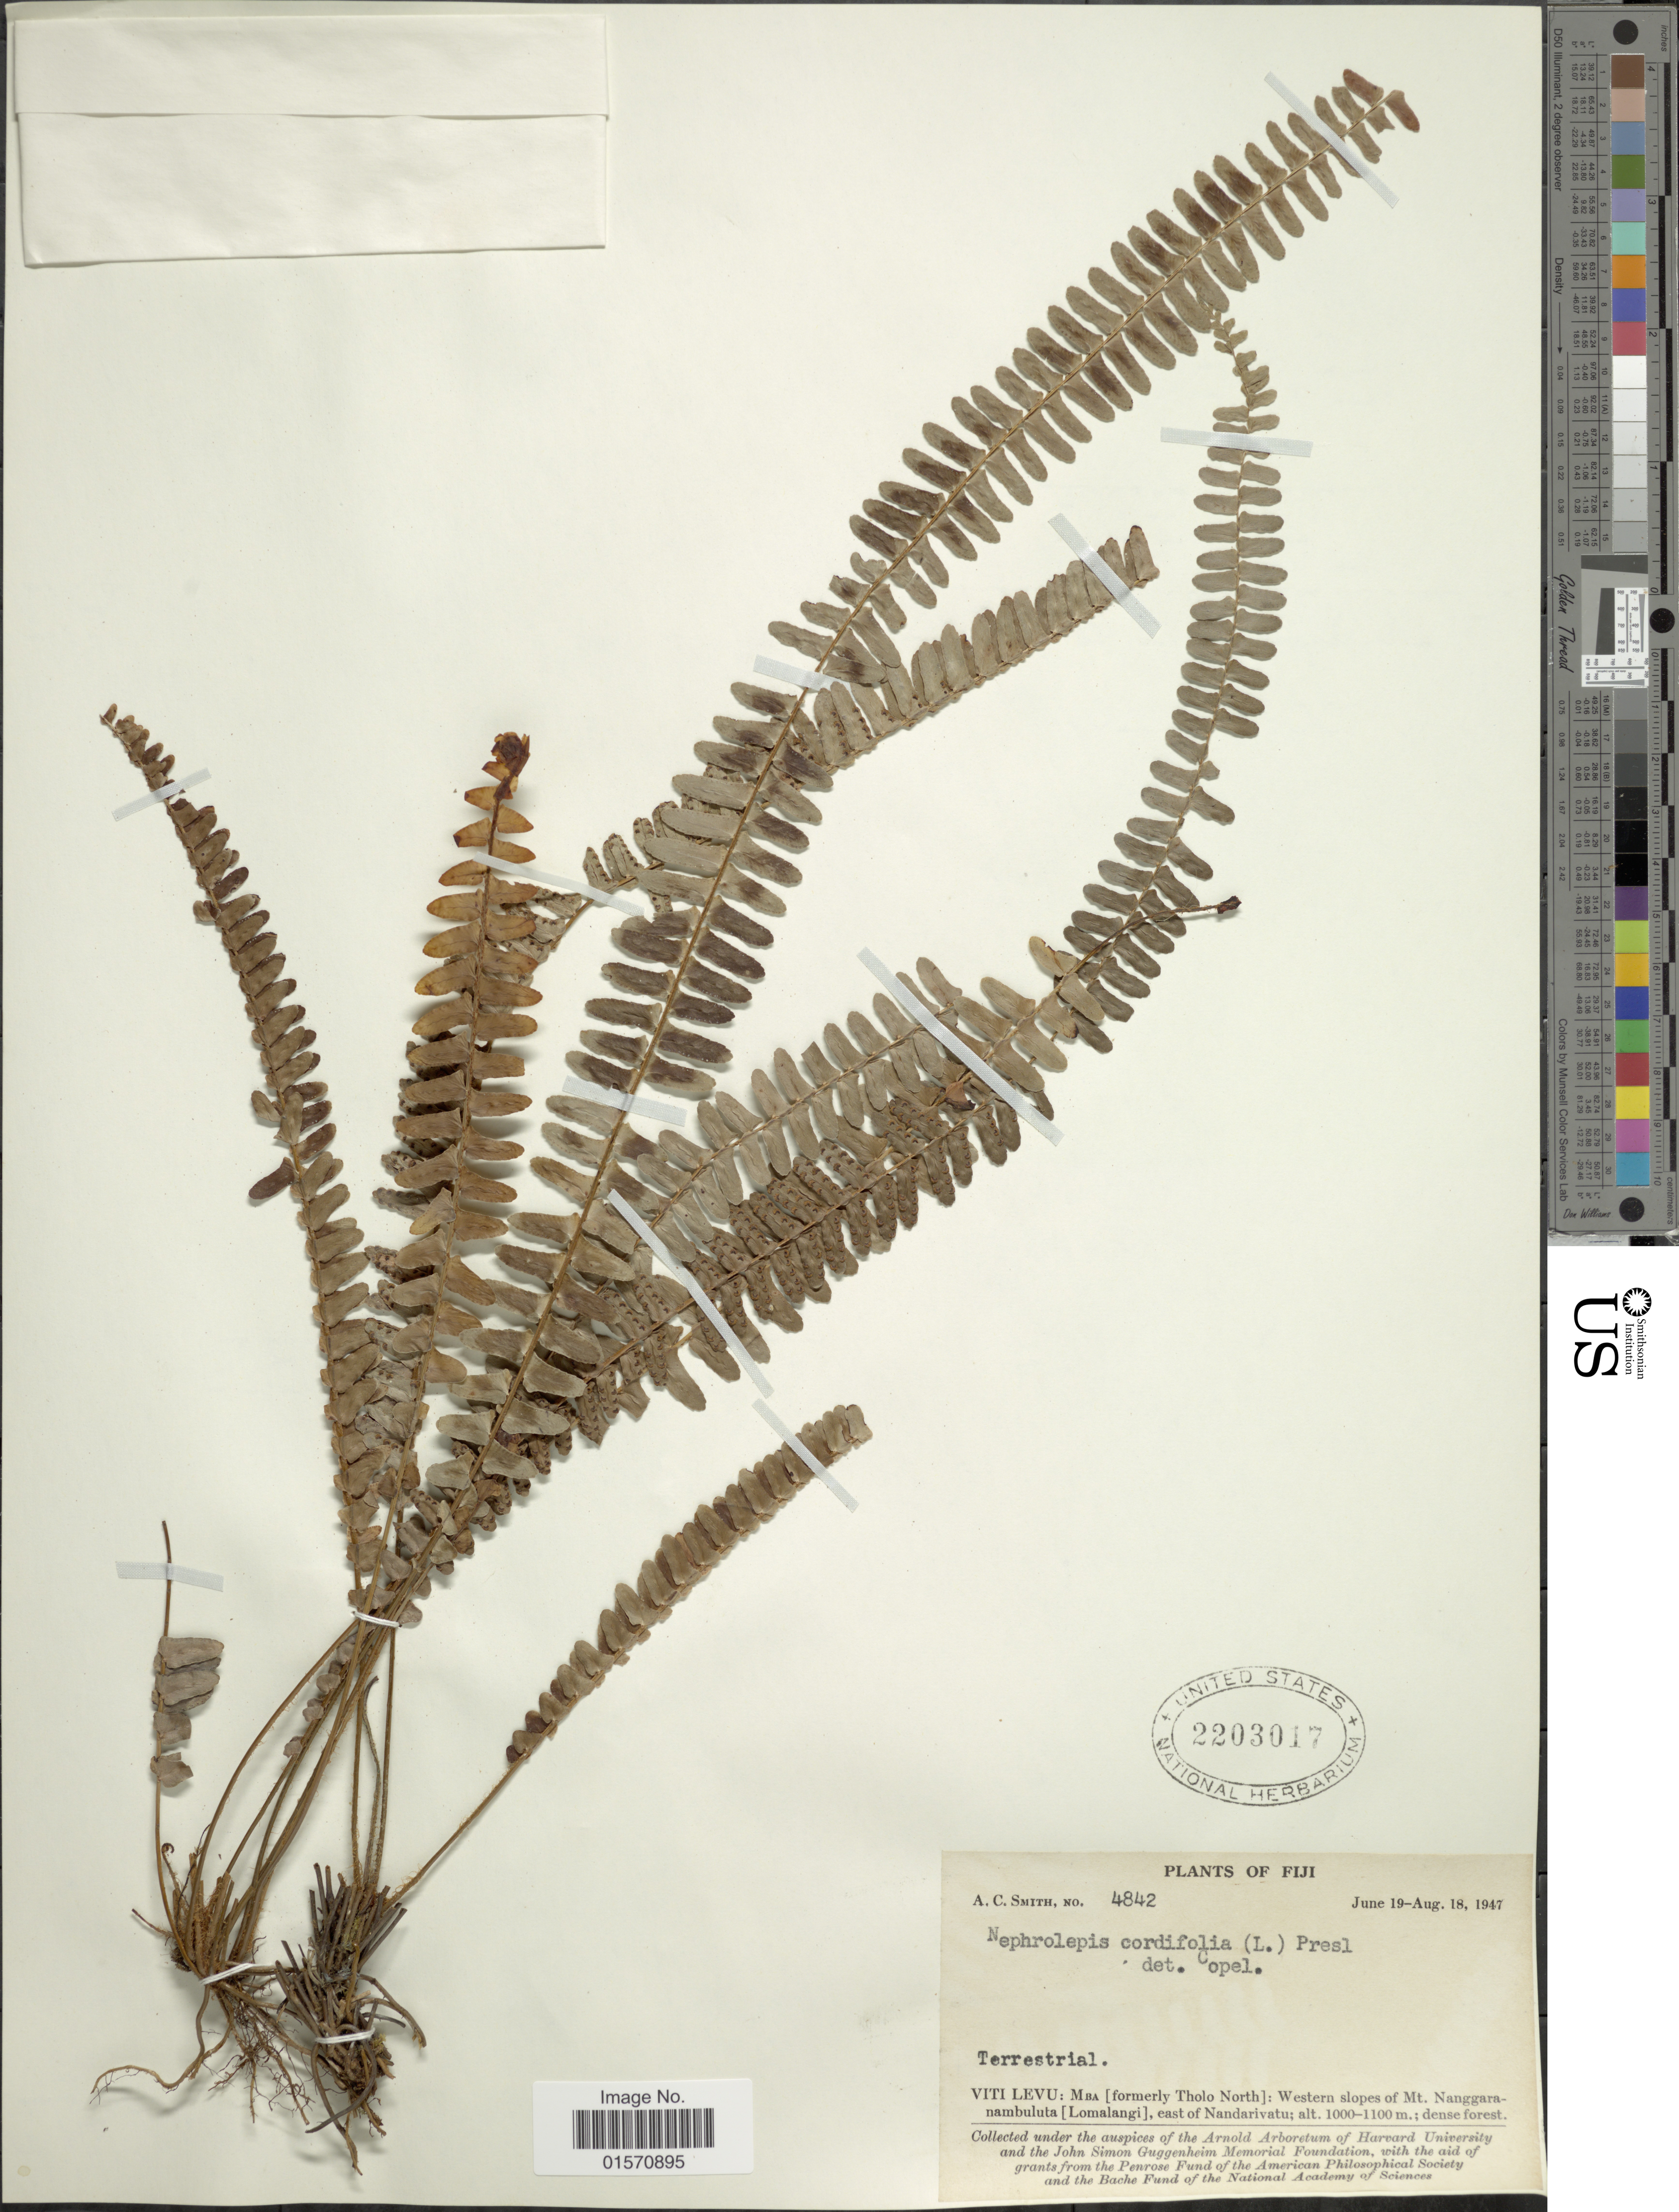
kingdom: Plantae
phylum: Tracheophyta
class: Polypodiopsida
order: Polypodiales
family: Nephrolepidaceae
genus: Nephrolepis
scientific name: Nephrolepis cordifolia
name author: (L.) C. Presl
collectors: A. C. Smith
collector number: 4842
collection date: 1947-06-19/1947-08-18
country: Fiji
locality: Viti Levu: Mba [formerly Tholo North]: Western slopes of Mt. Nanggaranambuluta [Lomalangi], east of Nandarivatu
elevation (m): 1000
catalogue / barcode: US 2203017